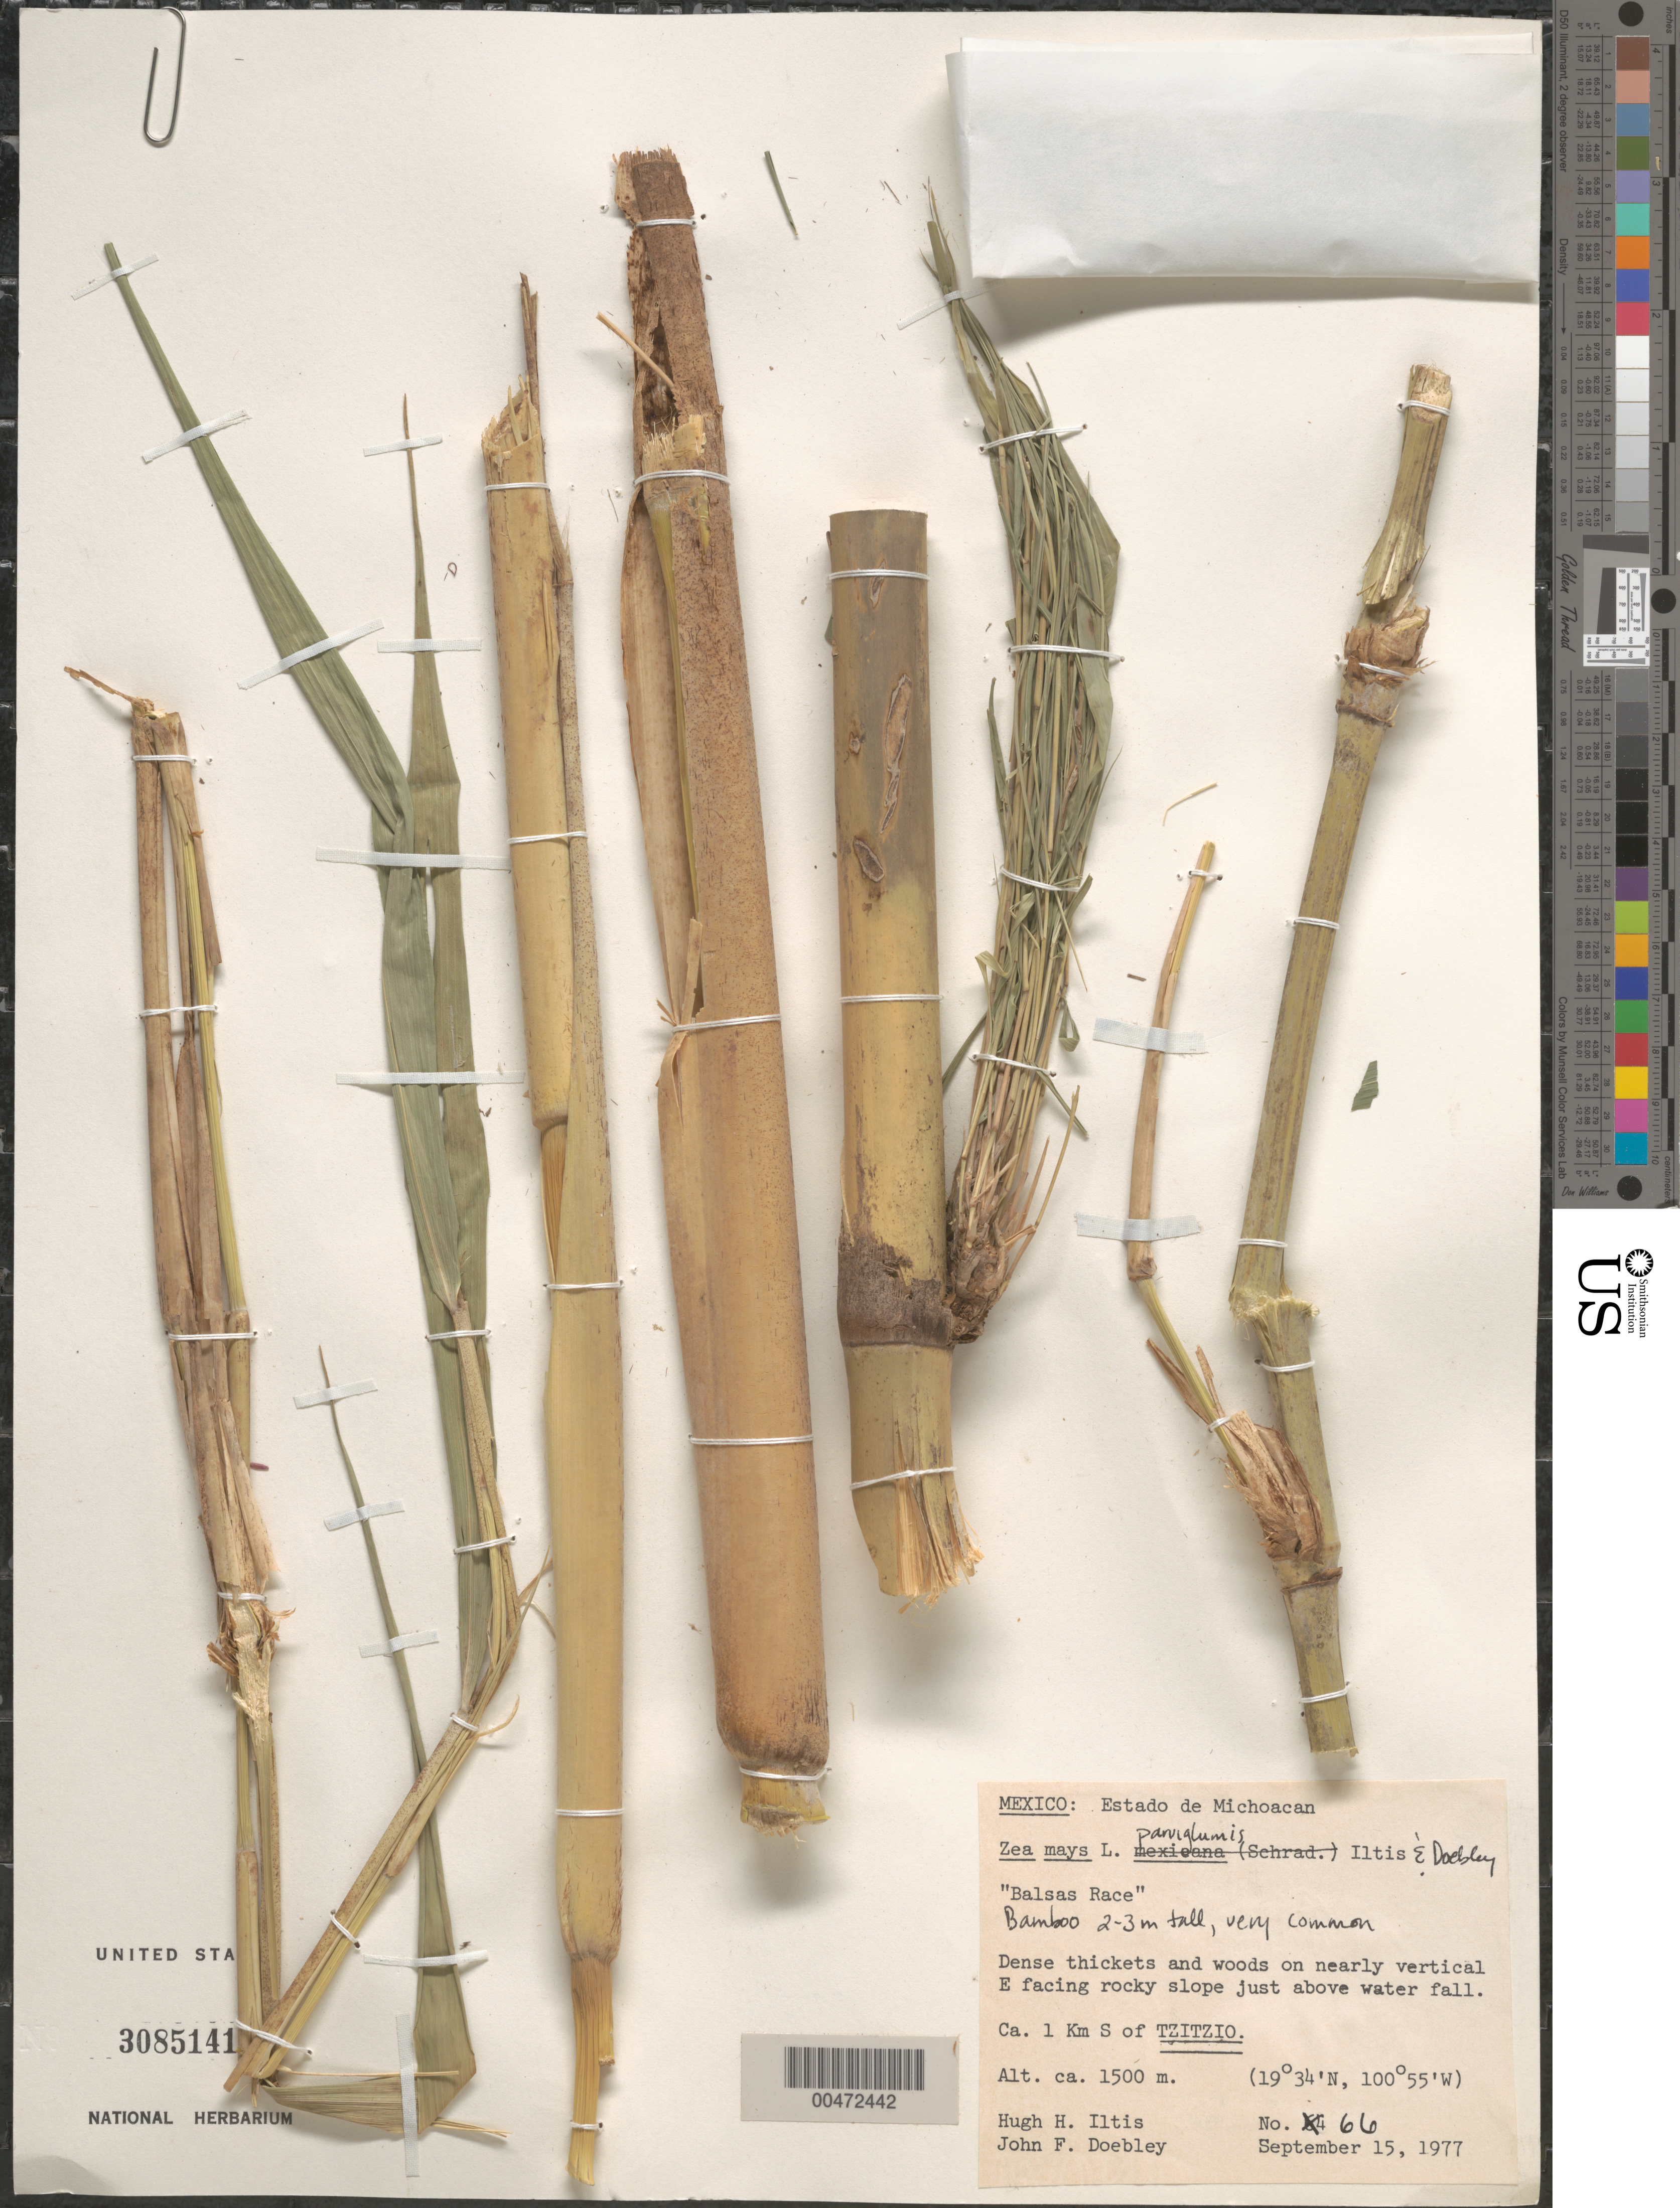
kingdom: Plantae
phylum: Tracheophyta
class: Liliopsida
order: Poales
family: Poaceae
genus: Zea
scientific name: Zea mays subsp. parviglumis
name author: Iltis & Doebley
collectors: H. H. Iltis & J. F. Doebley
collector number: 66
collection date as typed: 15 Sep 1977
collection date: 1977-09-15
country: Mexico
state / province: Michoacán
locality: Just above waterfall, ca. 1 km S of Tzitzio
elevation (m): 1500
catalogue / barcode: US 3085141